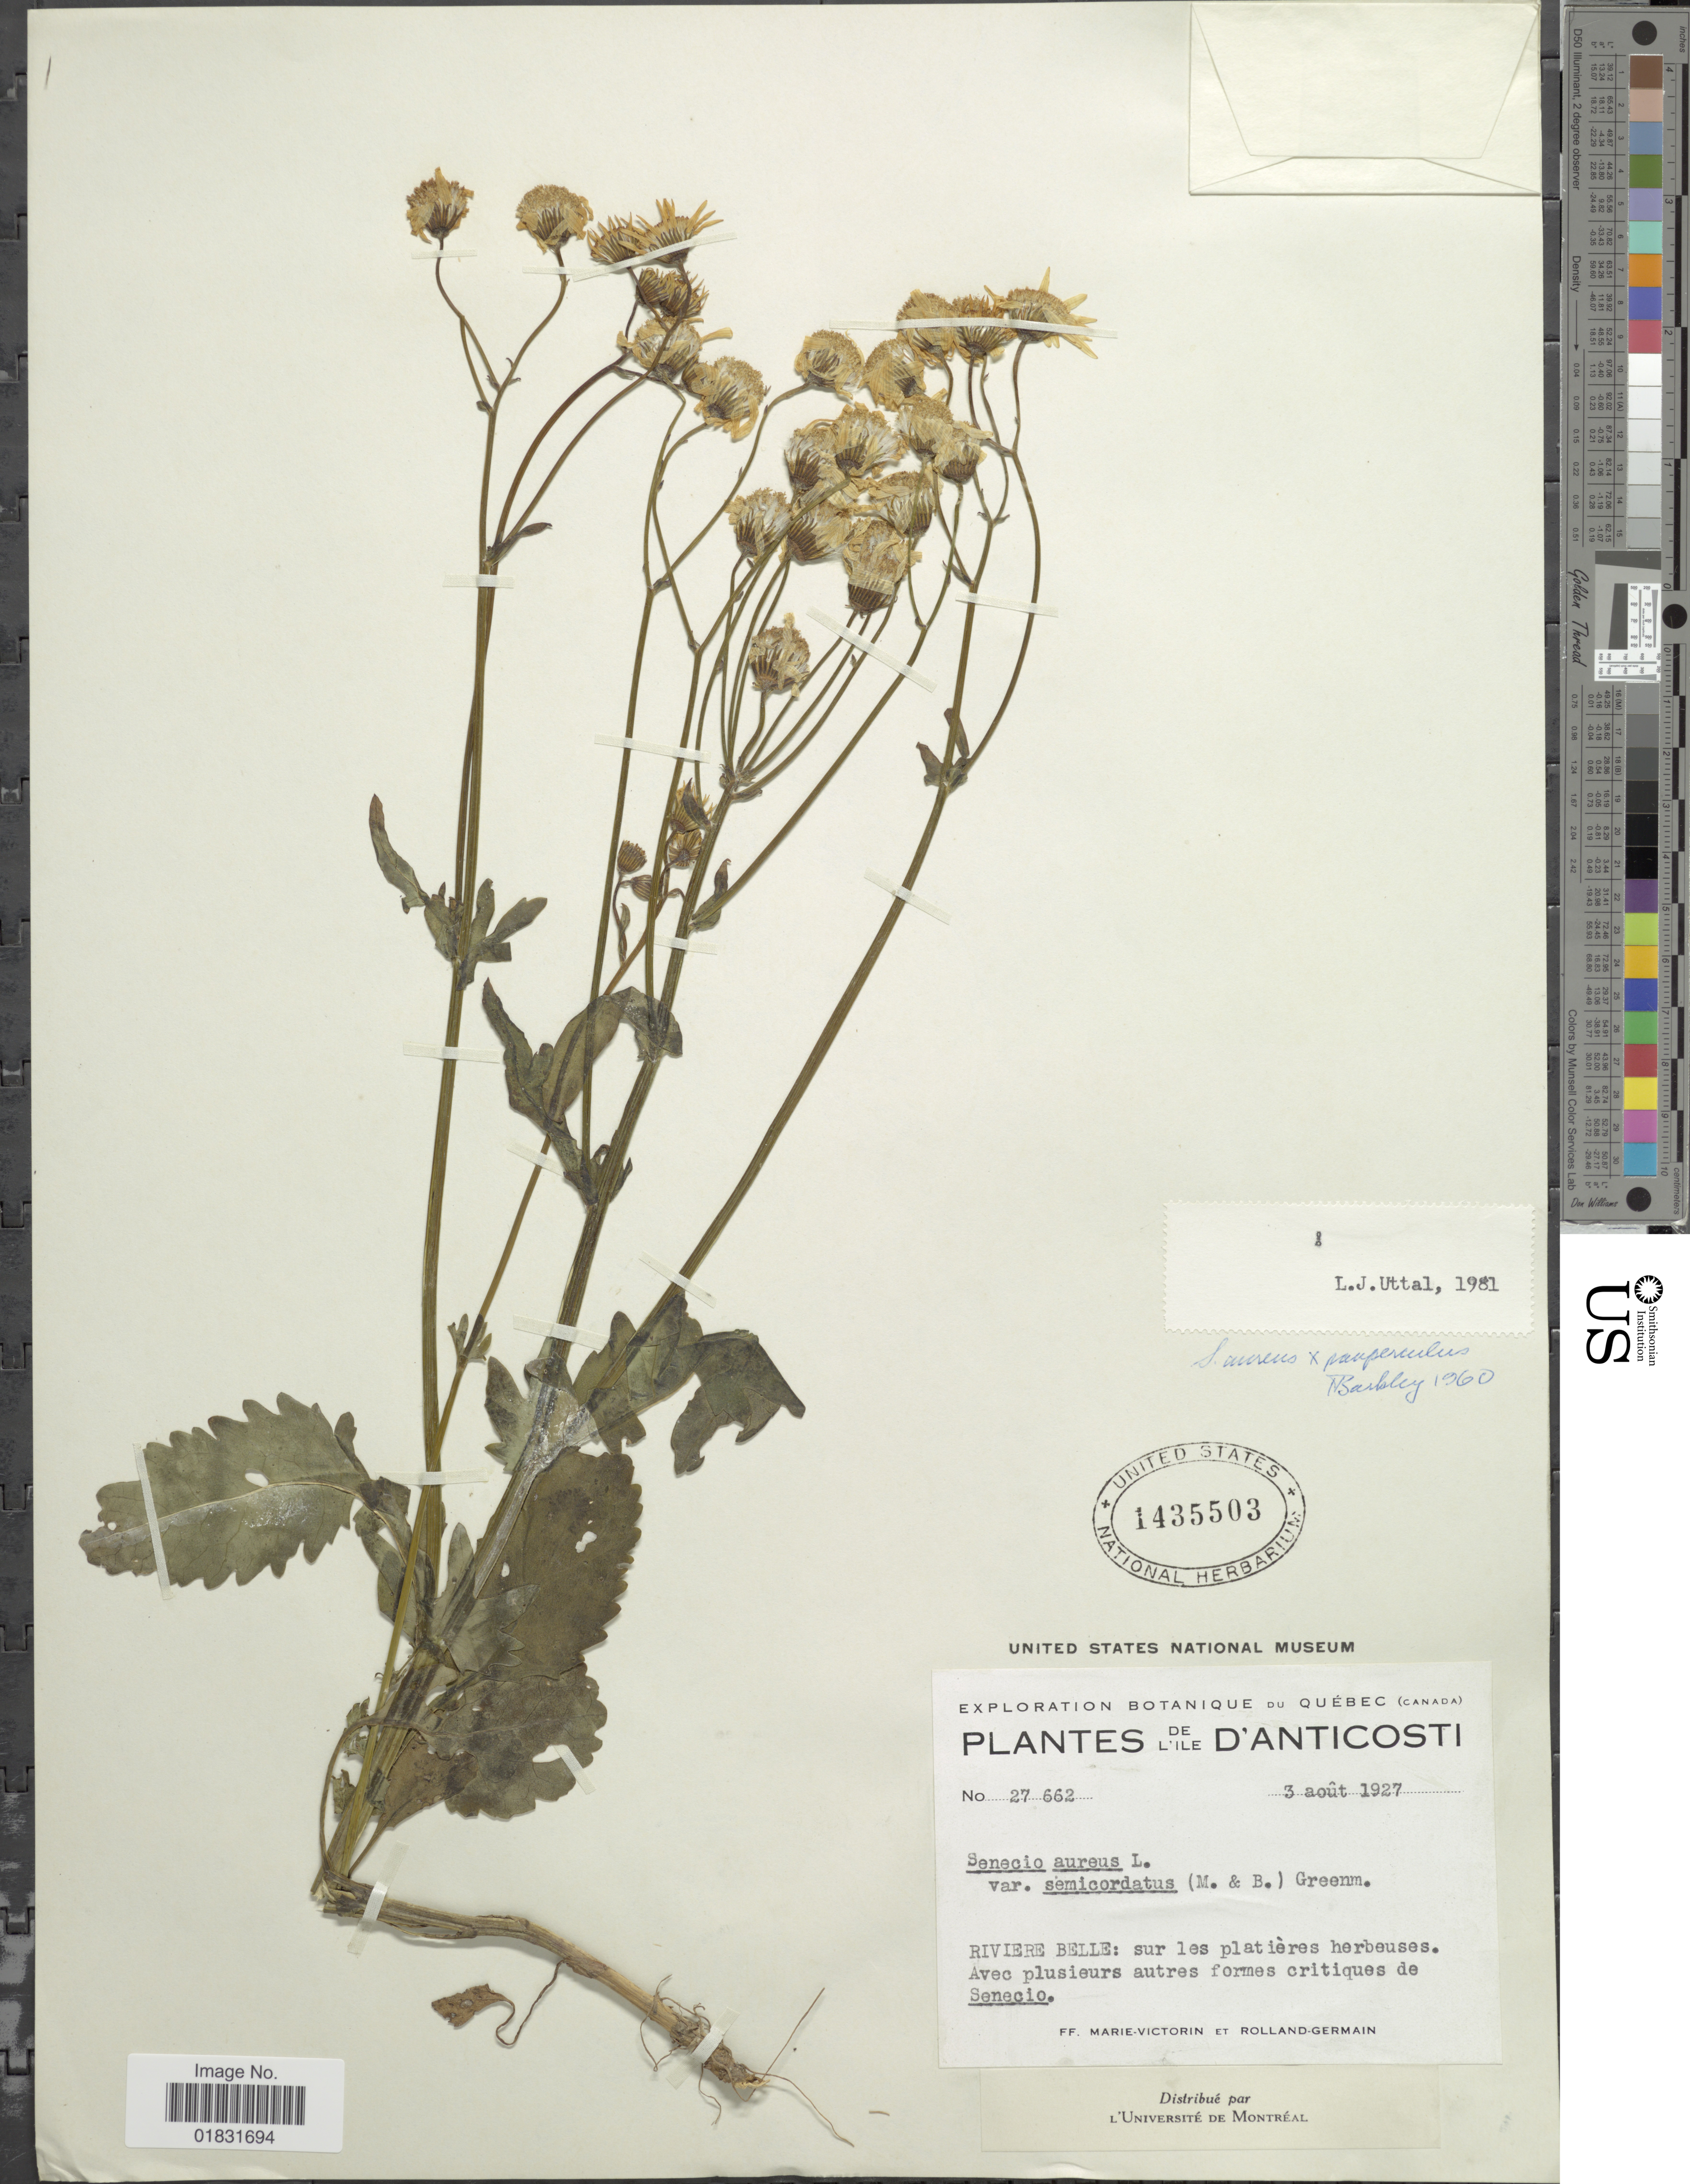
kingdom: Plantae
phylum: Tracheophyta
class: Magnoliopsida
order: Asterales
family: Asteraceae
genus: Packera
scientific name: Packera paupercula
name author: (Michx.) Á. Löve & D. Löve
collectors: F. Marie-Victorin & Rolland-Germain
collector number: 27662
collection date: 1927-08-03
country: Canada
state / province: Quebec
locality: De L'Ile D'Anticosti, Riviere Belle: sur les platières herbeuses.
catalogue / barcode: US 1435503